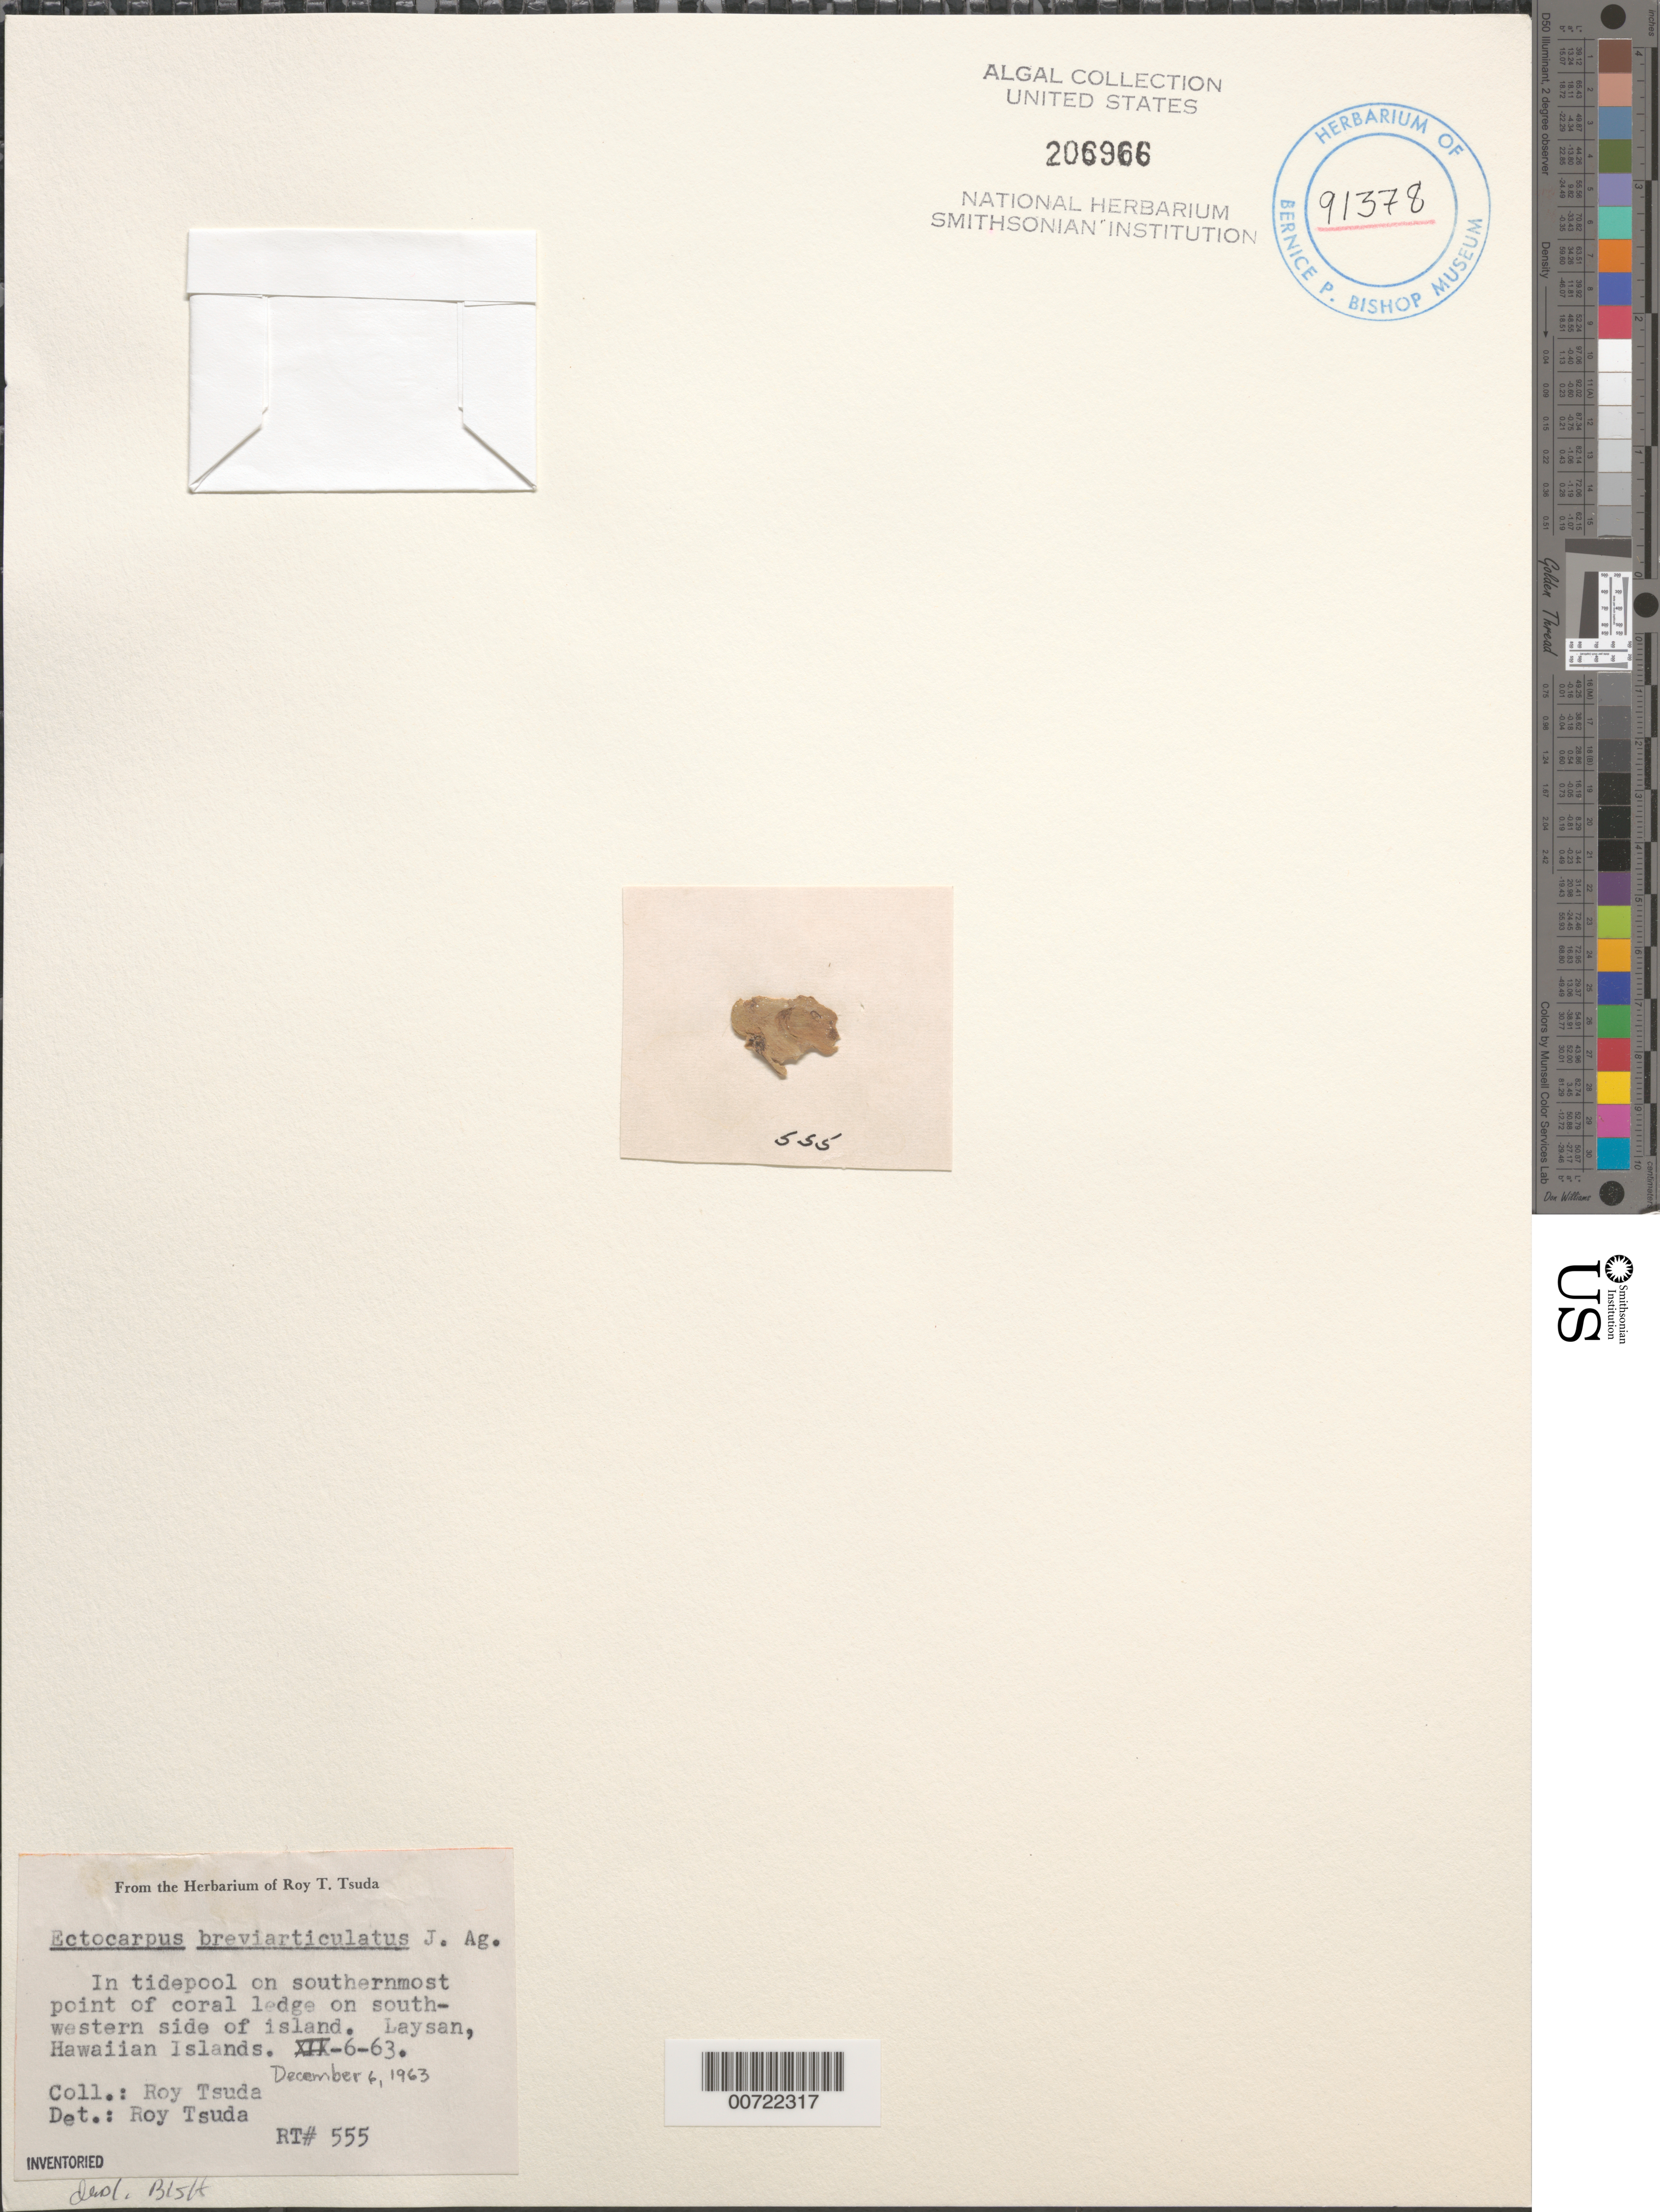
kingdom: Chromista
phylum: Ochrophyta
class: Phaeophyceae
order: Scytothamnales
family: Asteronemataceae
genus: Asteronema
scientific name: Asteronema breviarticulatum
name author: (J. Agardh) Ouriques & Bouzon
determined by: Algae name updating Project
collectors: R. Tsuda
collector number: RT 555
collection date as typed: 06 Dec 1963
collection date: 1963-12-06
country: United States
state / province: Hawaii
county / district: Honolulu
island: Laysan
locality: Southwestern side of island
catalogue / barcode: US 206966